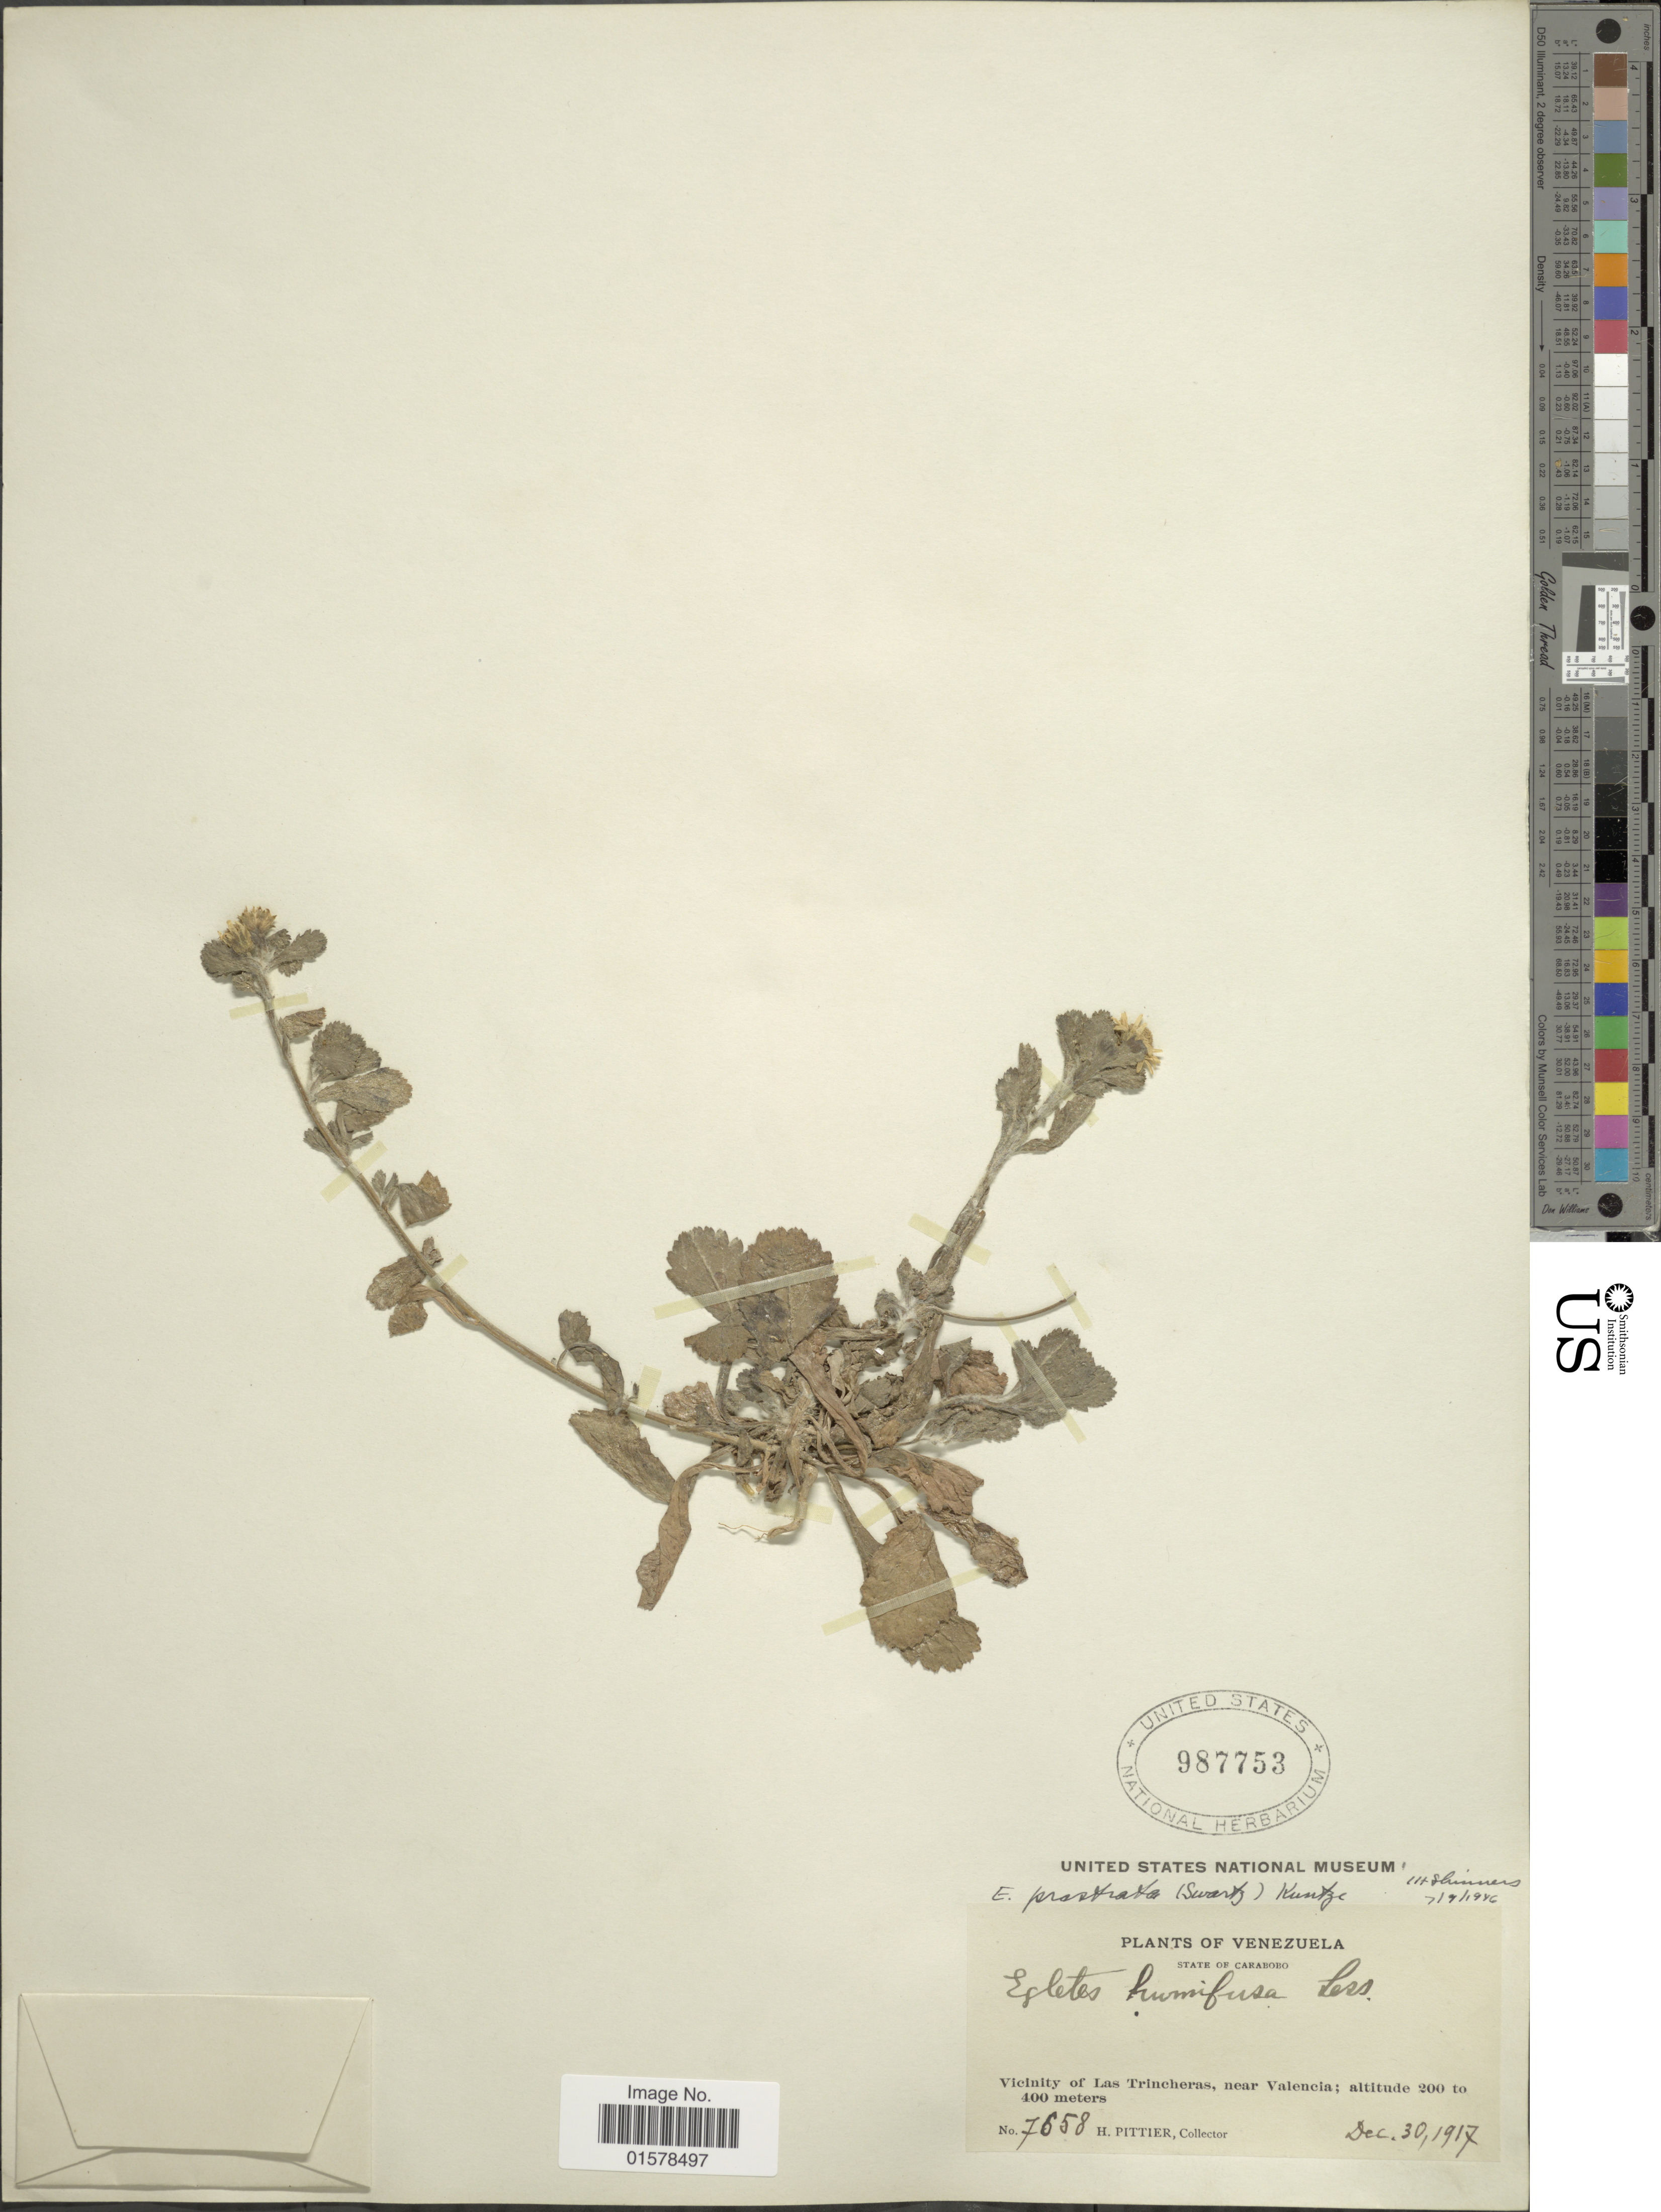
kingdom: Plantae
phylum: Tracheophyta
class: Magnoliopsida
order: Asterales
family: Asteraceae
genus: Egletes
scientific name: Egletes prostrata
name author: (Sw.) Kuntze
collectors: H. F. Pittier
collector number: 7658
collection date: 1917-12-30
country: Venezuela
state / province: Carabobo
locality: Venezuela. State of Carabobo. Vicinity of Las Trincheras, near Valencia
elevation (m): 200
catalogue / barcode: US 987753